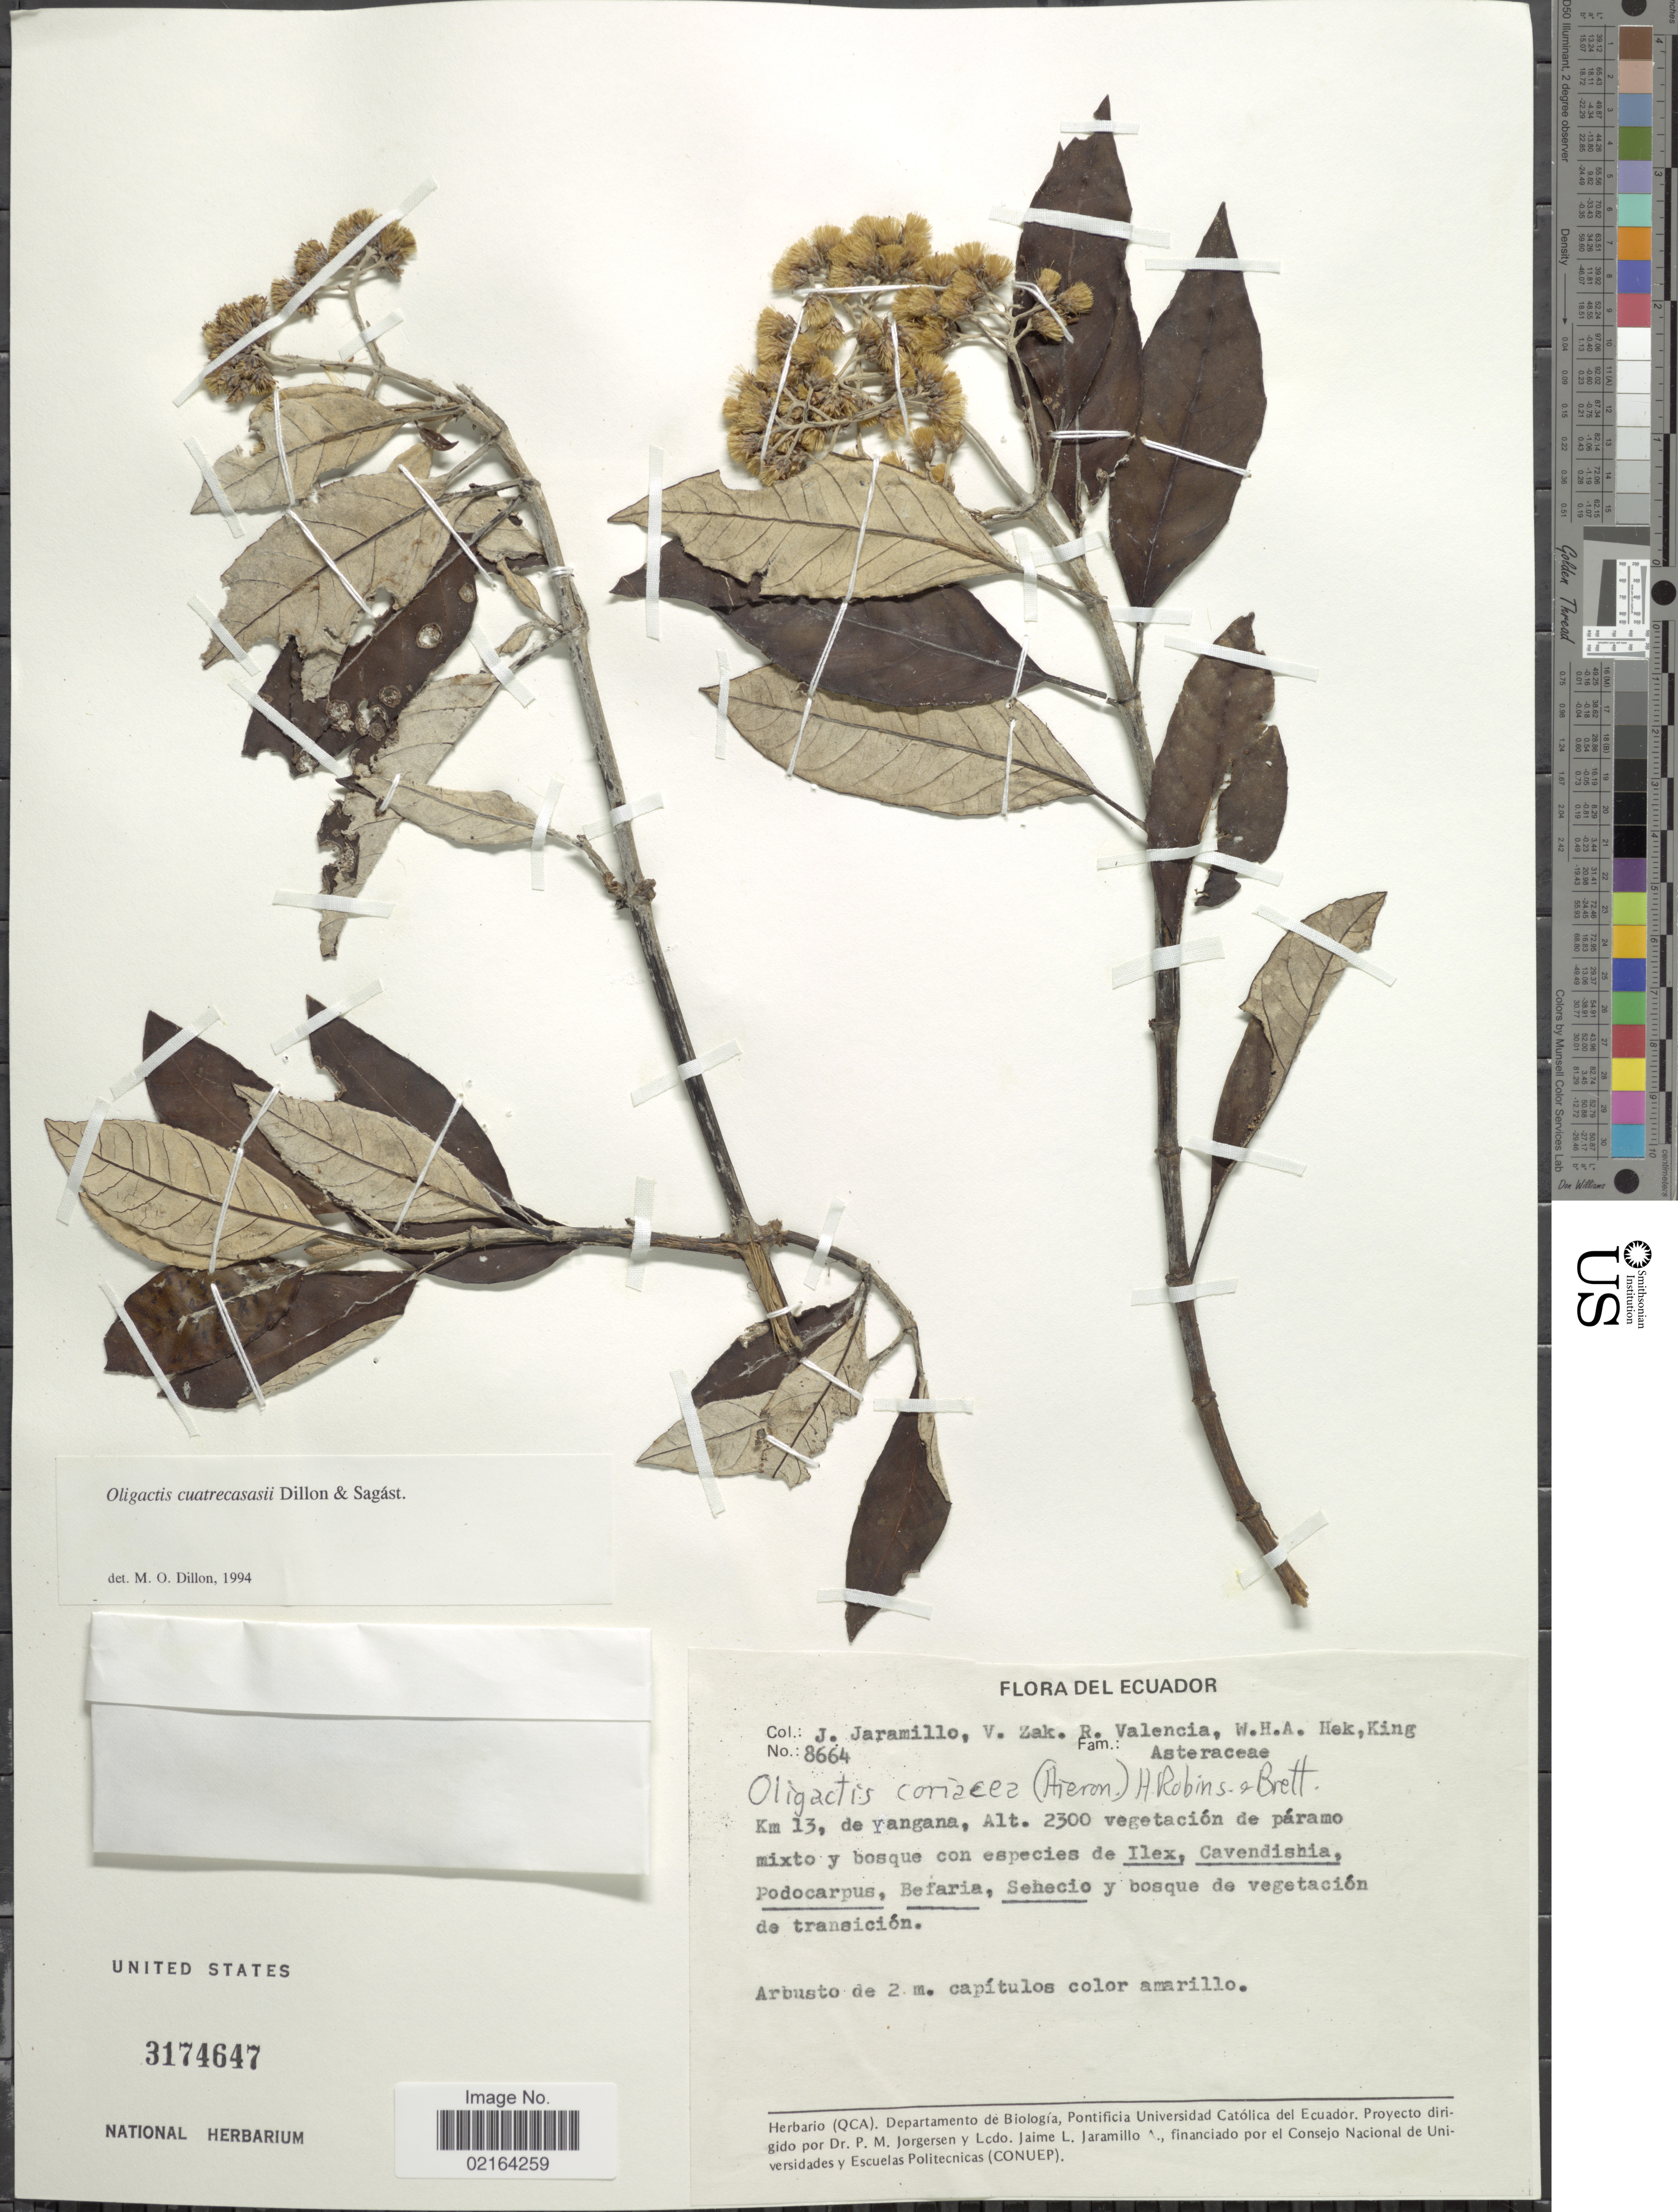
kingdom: Plantae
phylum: Tracheophyta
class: Magnoliopsida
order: Asterales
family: Asteraceae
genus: Sampera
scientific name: Sampera cuatrecasassii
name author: (M.O. Dillon & Sagást.) V.A. Funk & H. Rob.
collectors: J. Jaramillo, V. Zak, R. Valencia, W. Hek & King, --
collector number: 8664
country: Ecuador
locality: Km 13, de yangana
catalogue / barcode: US 3174647